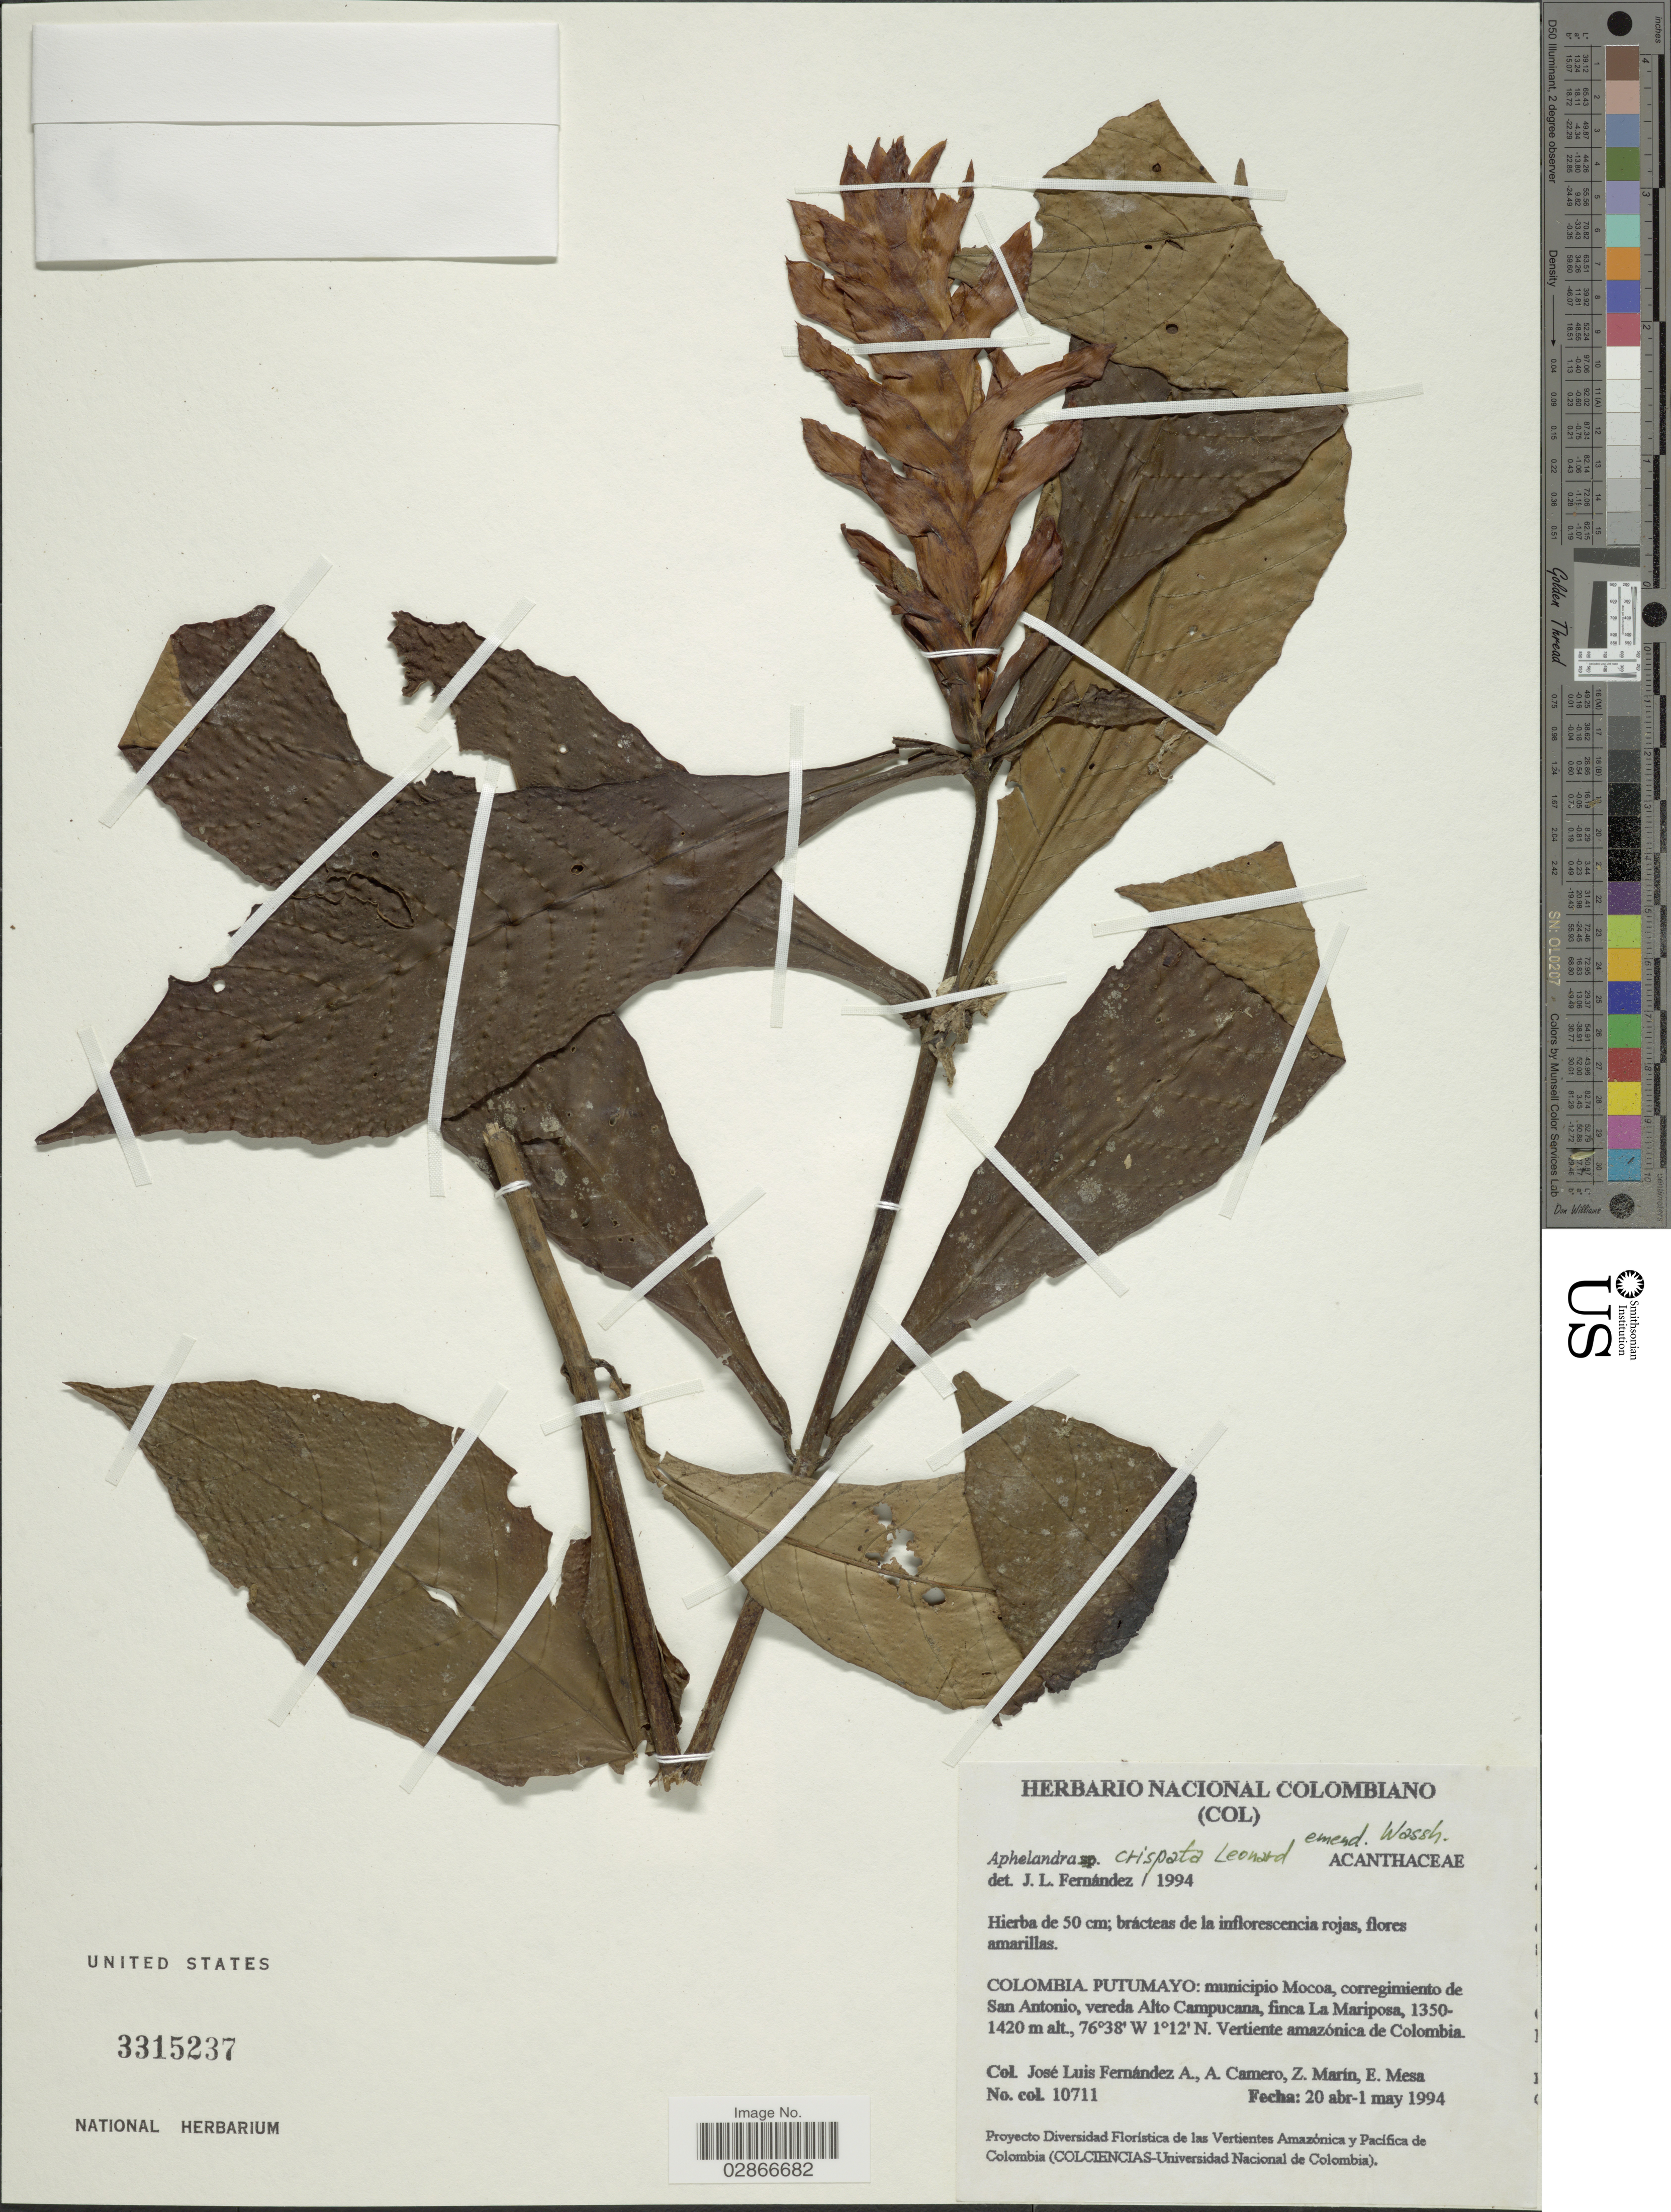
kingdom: Plantae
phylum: Tracheophyta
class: Magnoliopsida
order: Lamiales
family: Acanthaceae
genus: Aphelandra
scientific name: Aphelandra crispata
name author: Leonard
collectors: J. L. Fernández-Alonso, A. A. Camero, Z. Marin & E. Mesa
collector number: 10711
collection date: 1994-04-20/1994-05-01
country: Colombia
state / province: Putumayo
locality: Municipio Mocoa, corregimiento de San Antonio, vereda Alto Campucana, finca La Mariposa. Vertiente amazónica de Colombia.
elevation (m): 1350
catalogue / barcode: US 3315237